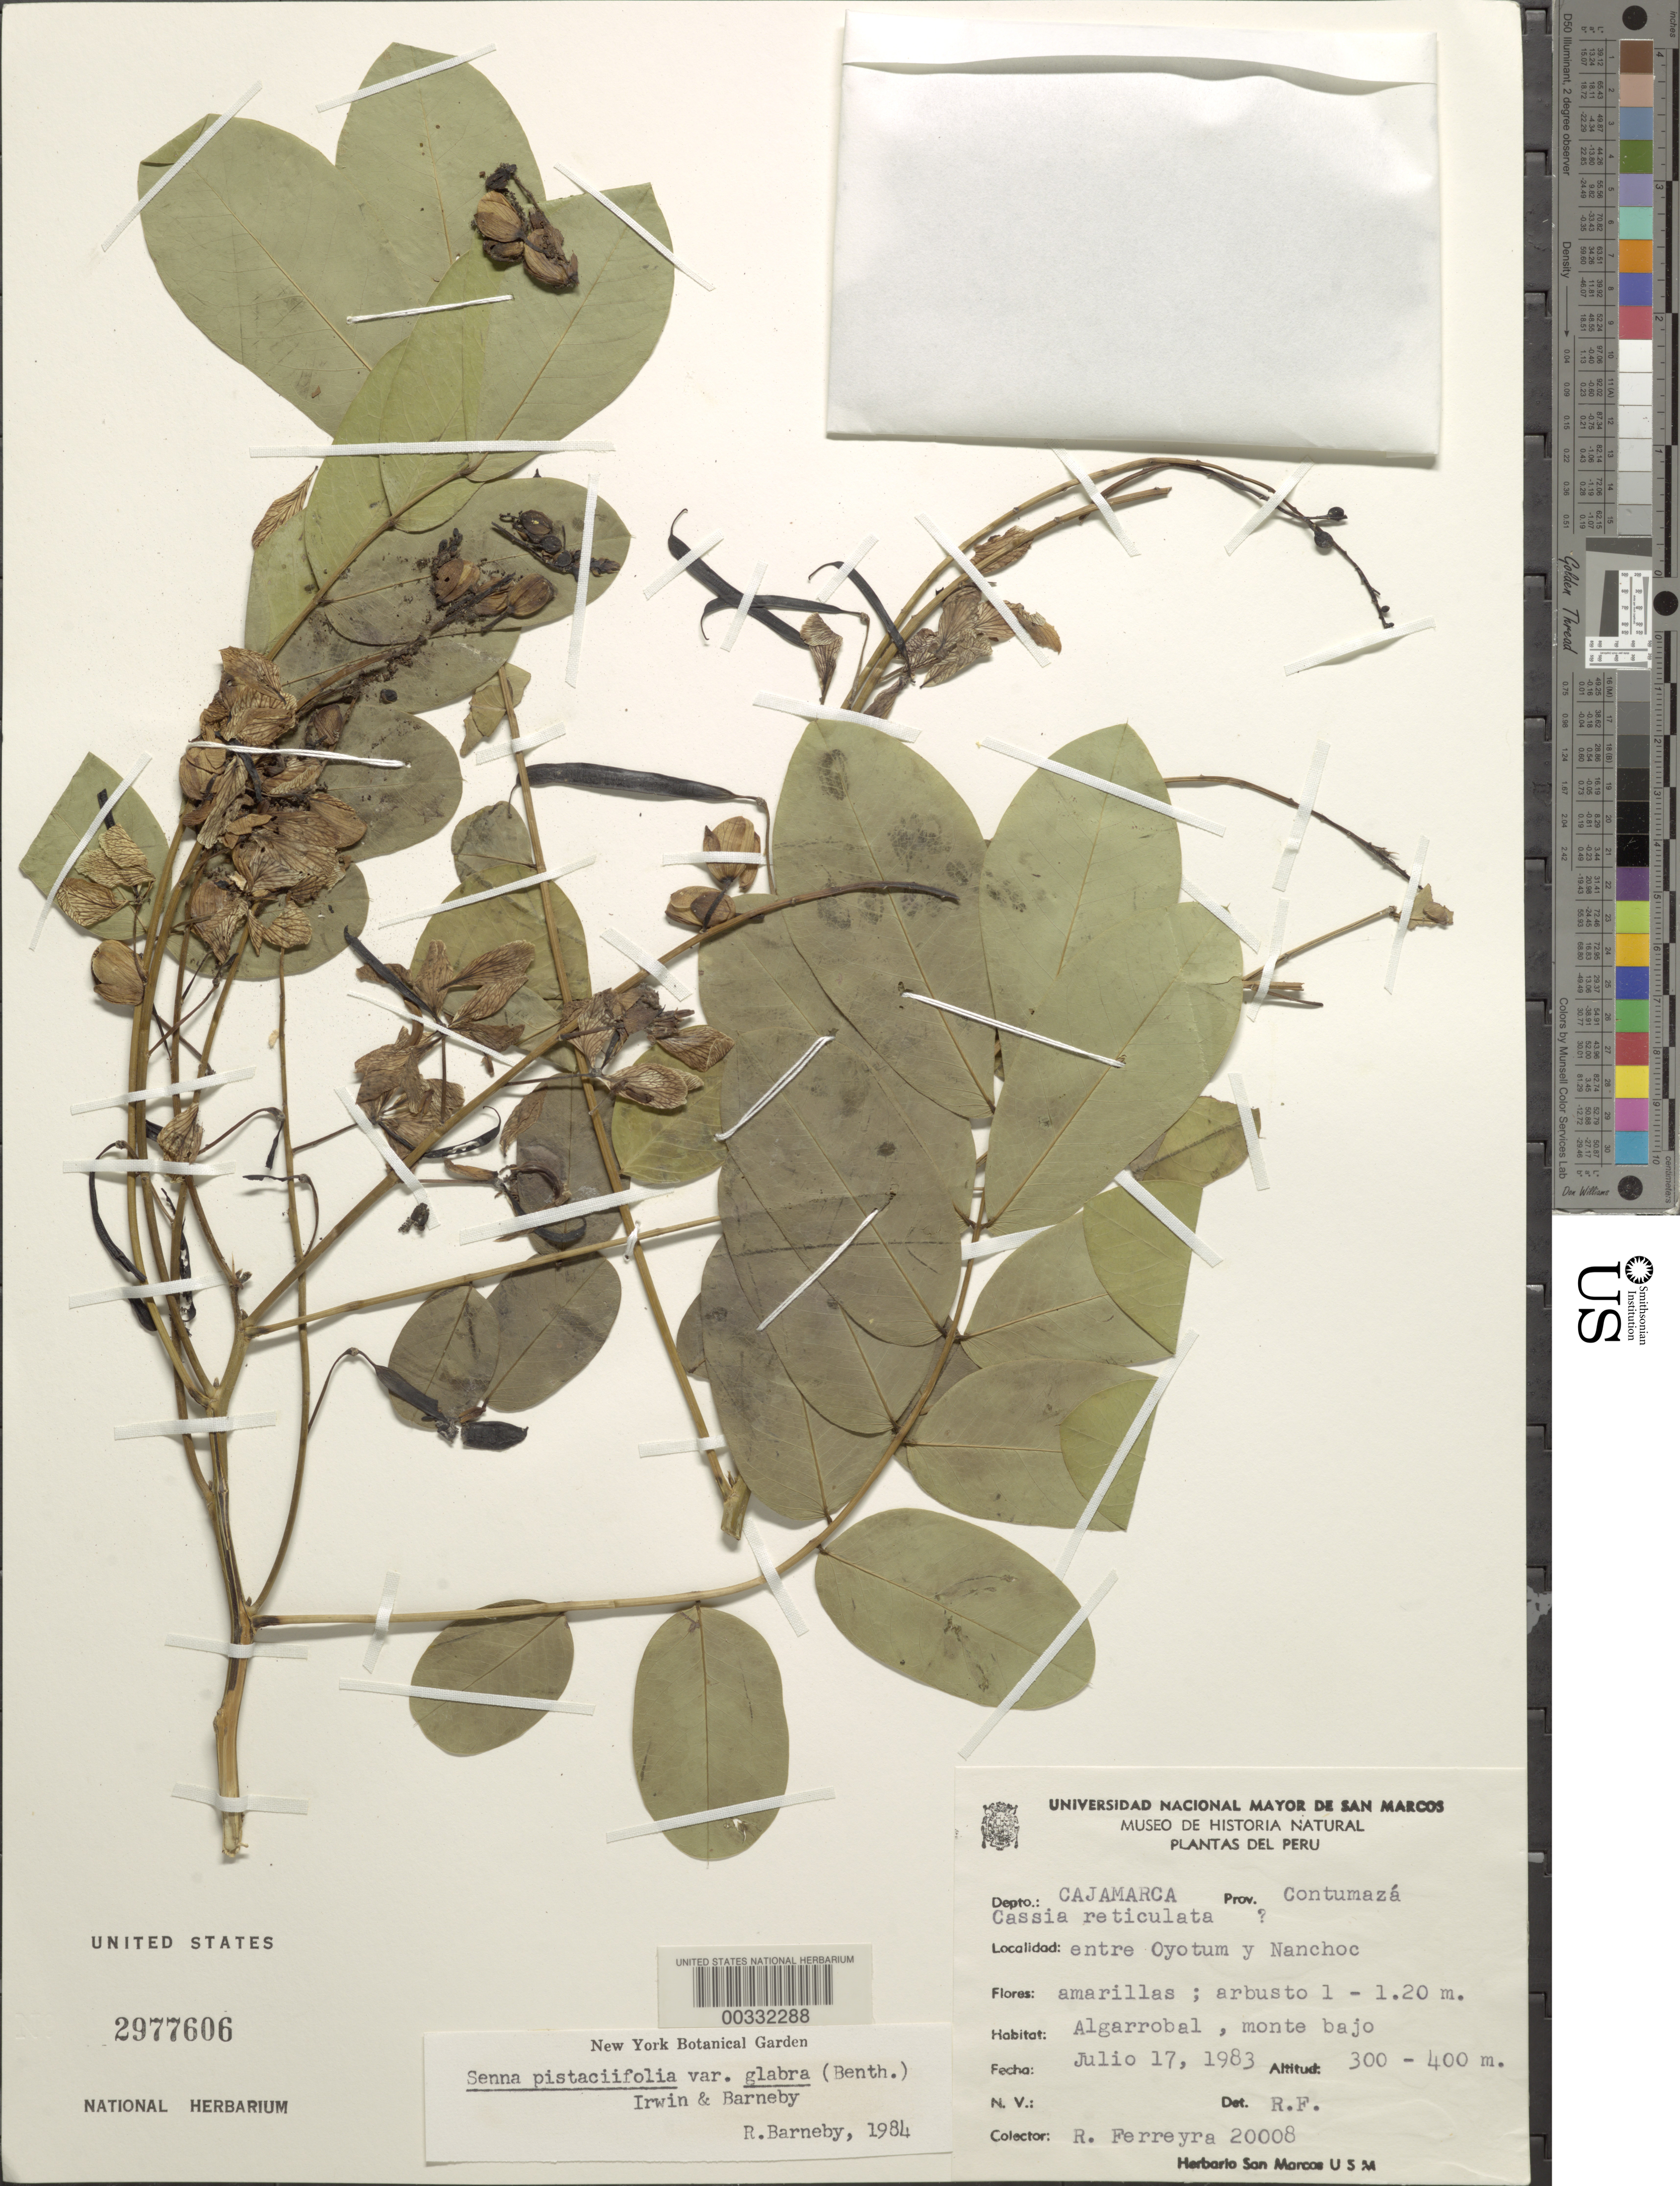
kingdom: Plantae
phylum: Tracheophyta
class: Magnoliopsida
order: Fabales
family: Fabaceae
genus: Senna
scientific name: Senna pistaciifolia var. glabra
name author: (Benth.) H.S. Irwin & Barneby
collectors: R. A. Ferreyra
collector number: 20008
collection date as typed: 17 Jul 1983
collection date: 1983-07-17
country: Peru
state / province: Cajamarca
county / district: Contumazá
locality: between Oyotum and Manchoc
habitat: Algarrobal, monte bajo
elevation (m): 300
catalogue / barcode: US 2977606